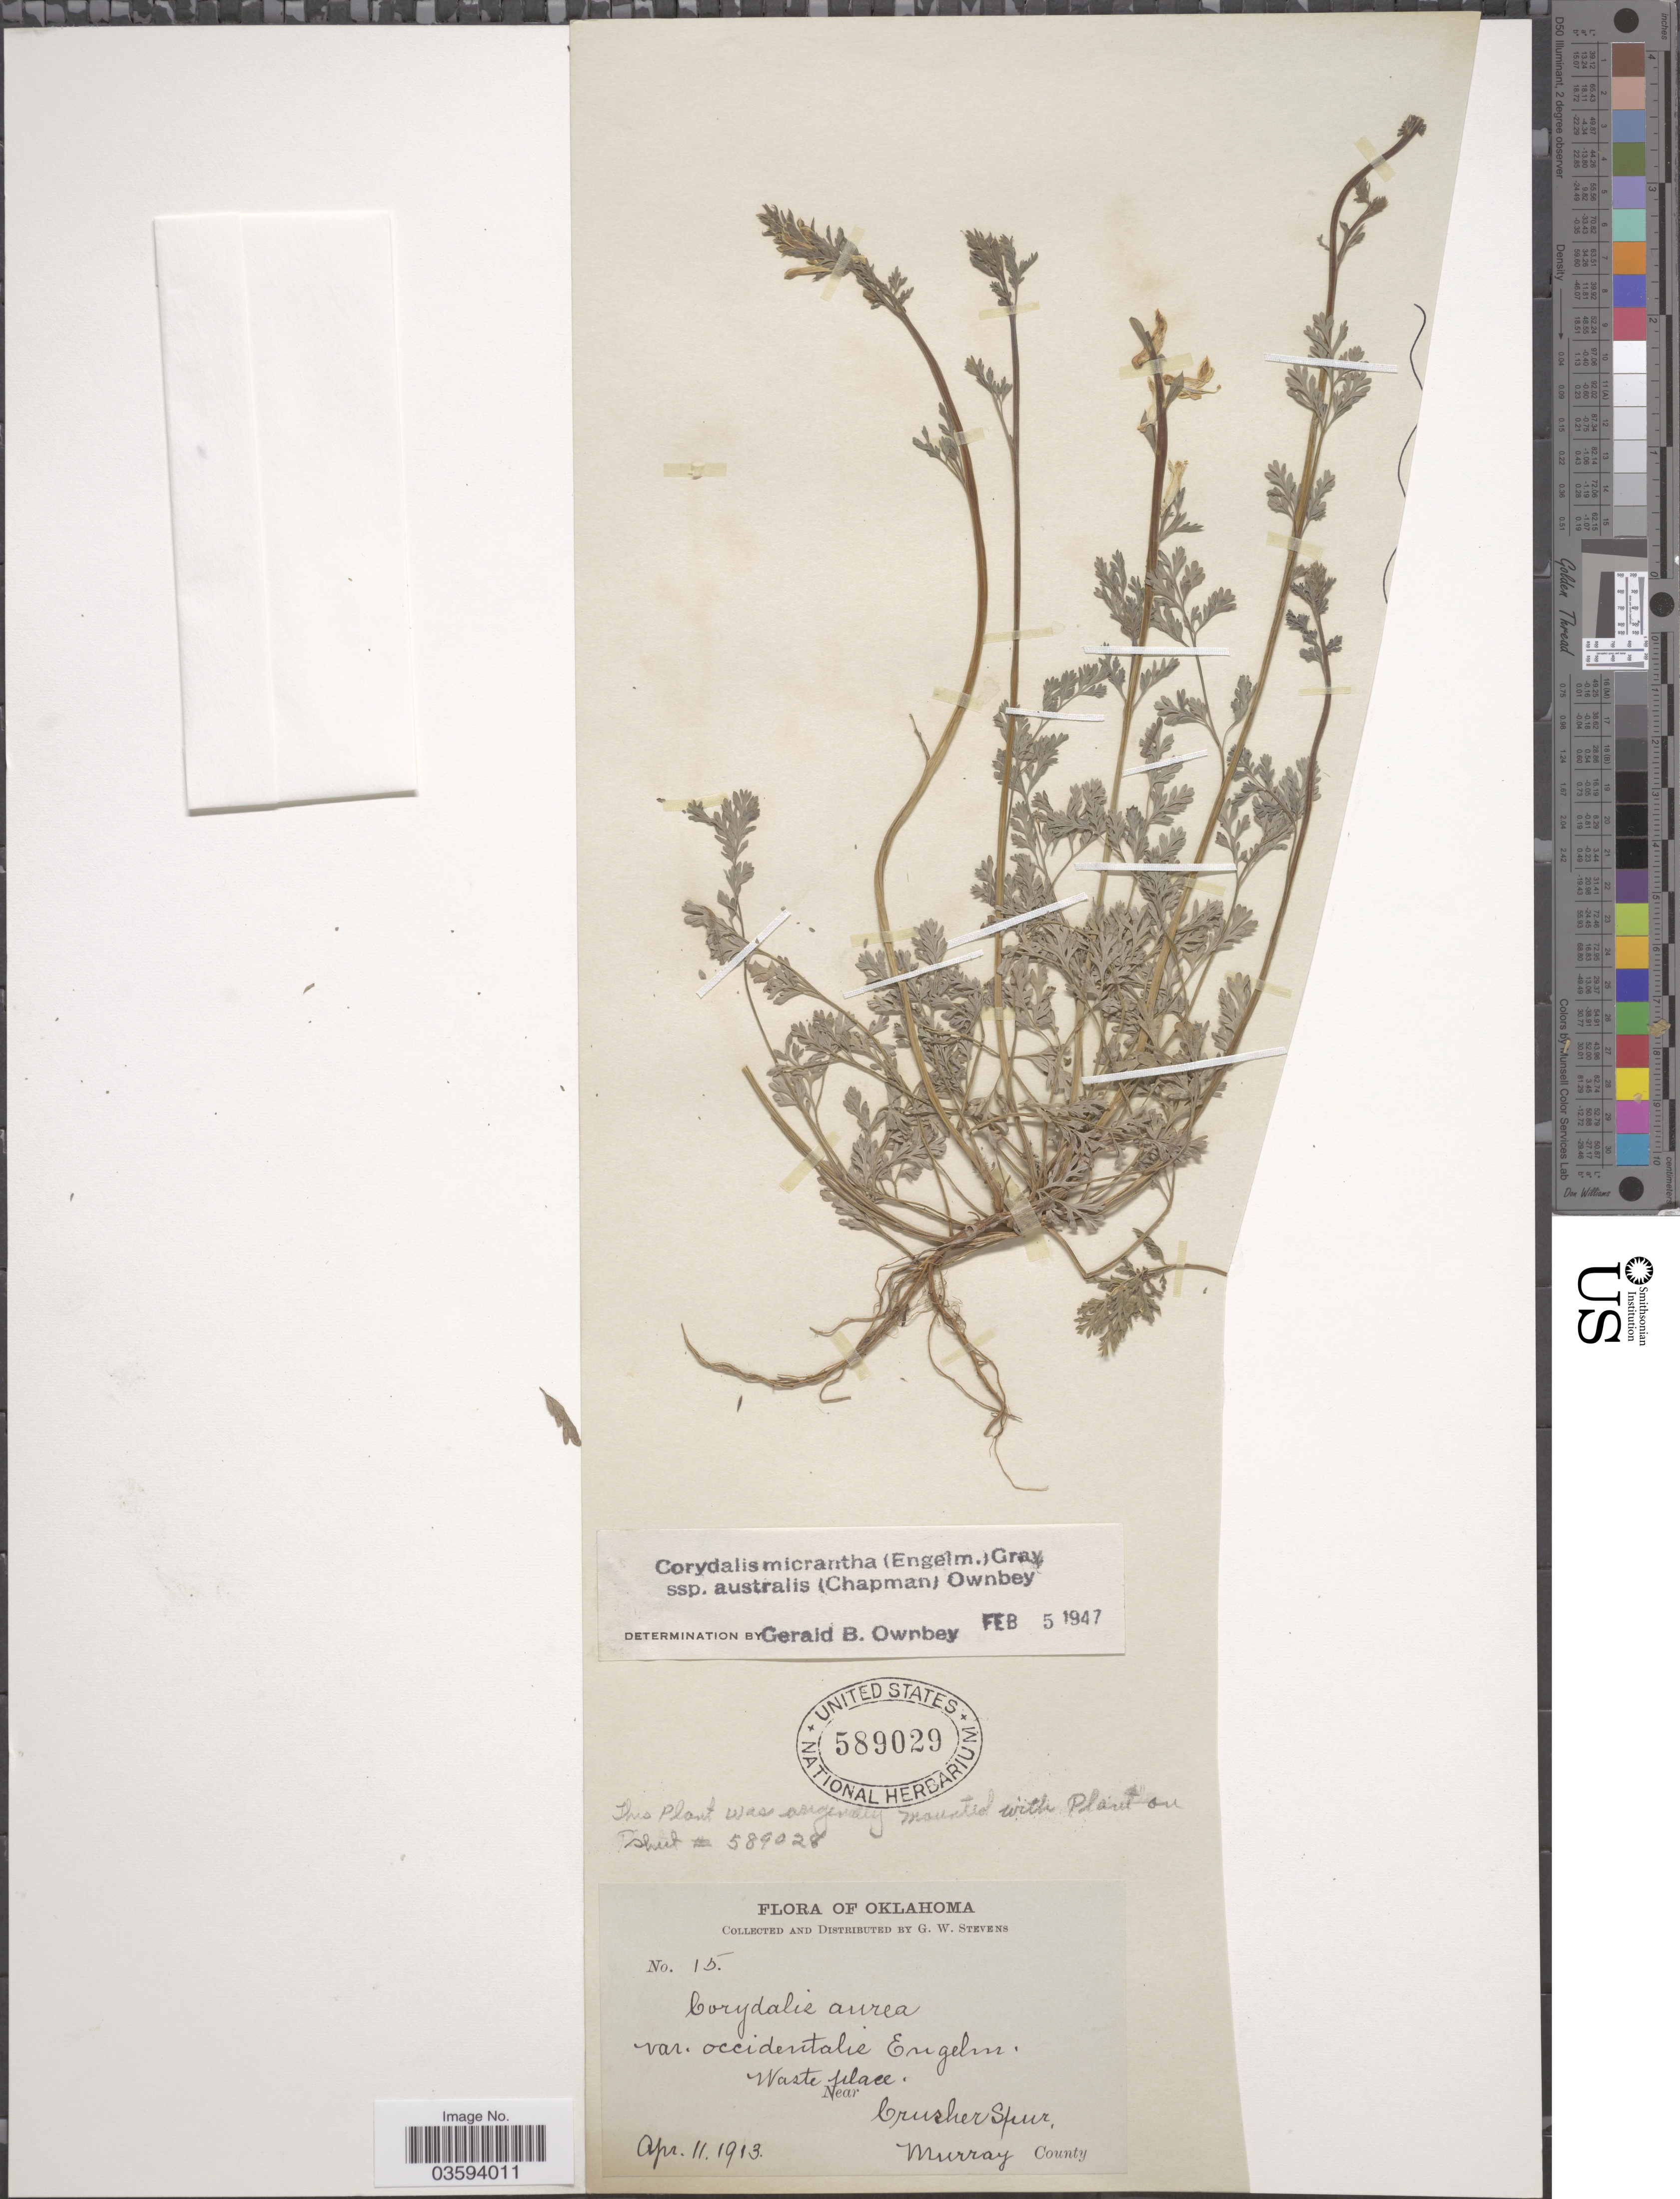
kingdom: Plantae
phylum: Tracheophyta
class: Magnoliopsida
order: Ranunculales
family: Papaveraceae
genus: Corydalis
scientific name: Corydalis aurea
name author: Willd.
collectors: G. W. Stevens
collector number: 15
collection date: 1913-04-11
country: United States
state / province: Oklahoma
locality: Waste place. Near Crusher Spur, Murray County.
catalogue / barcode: US 589029